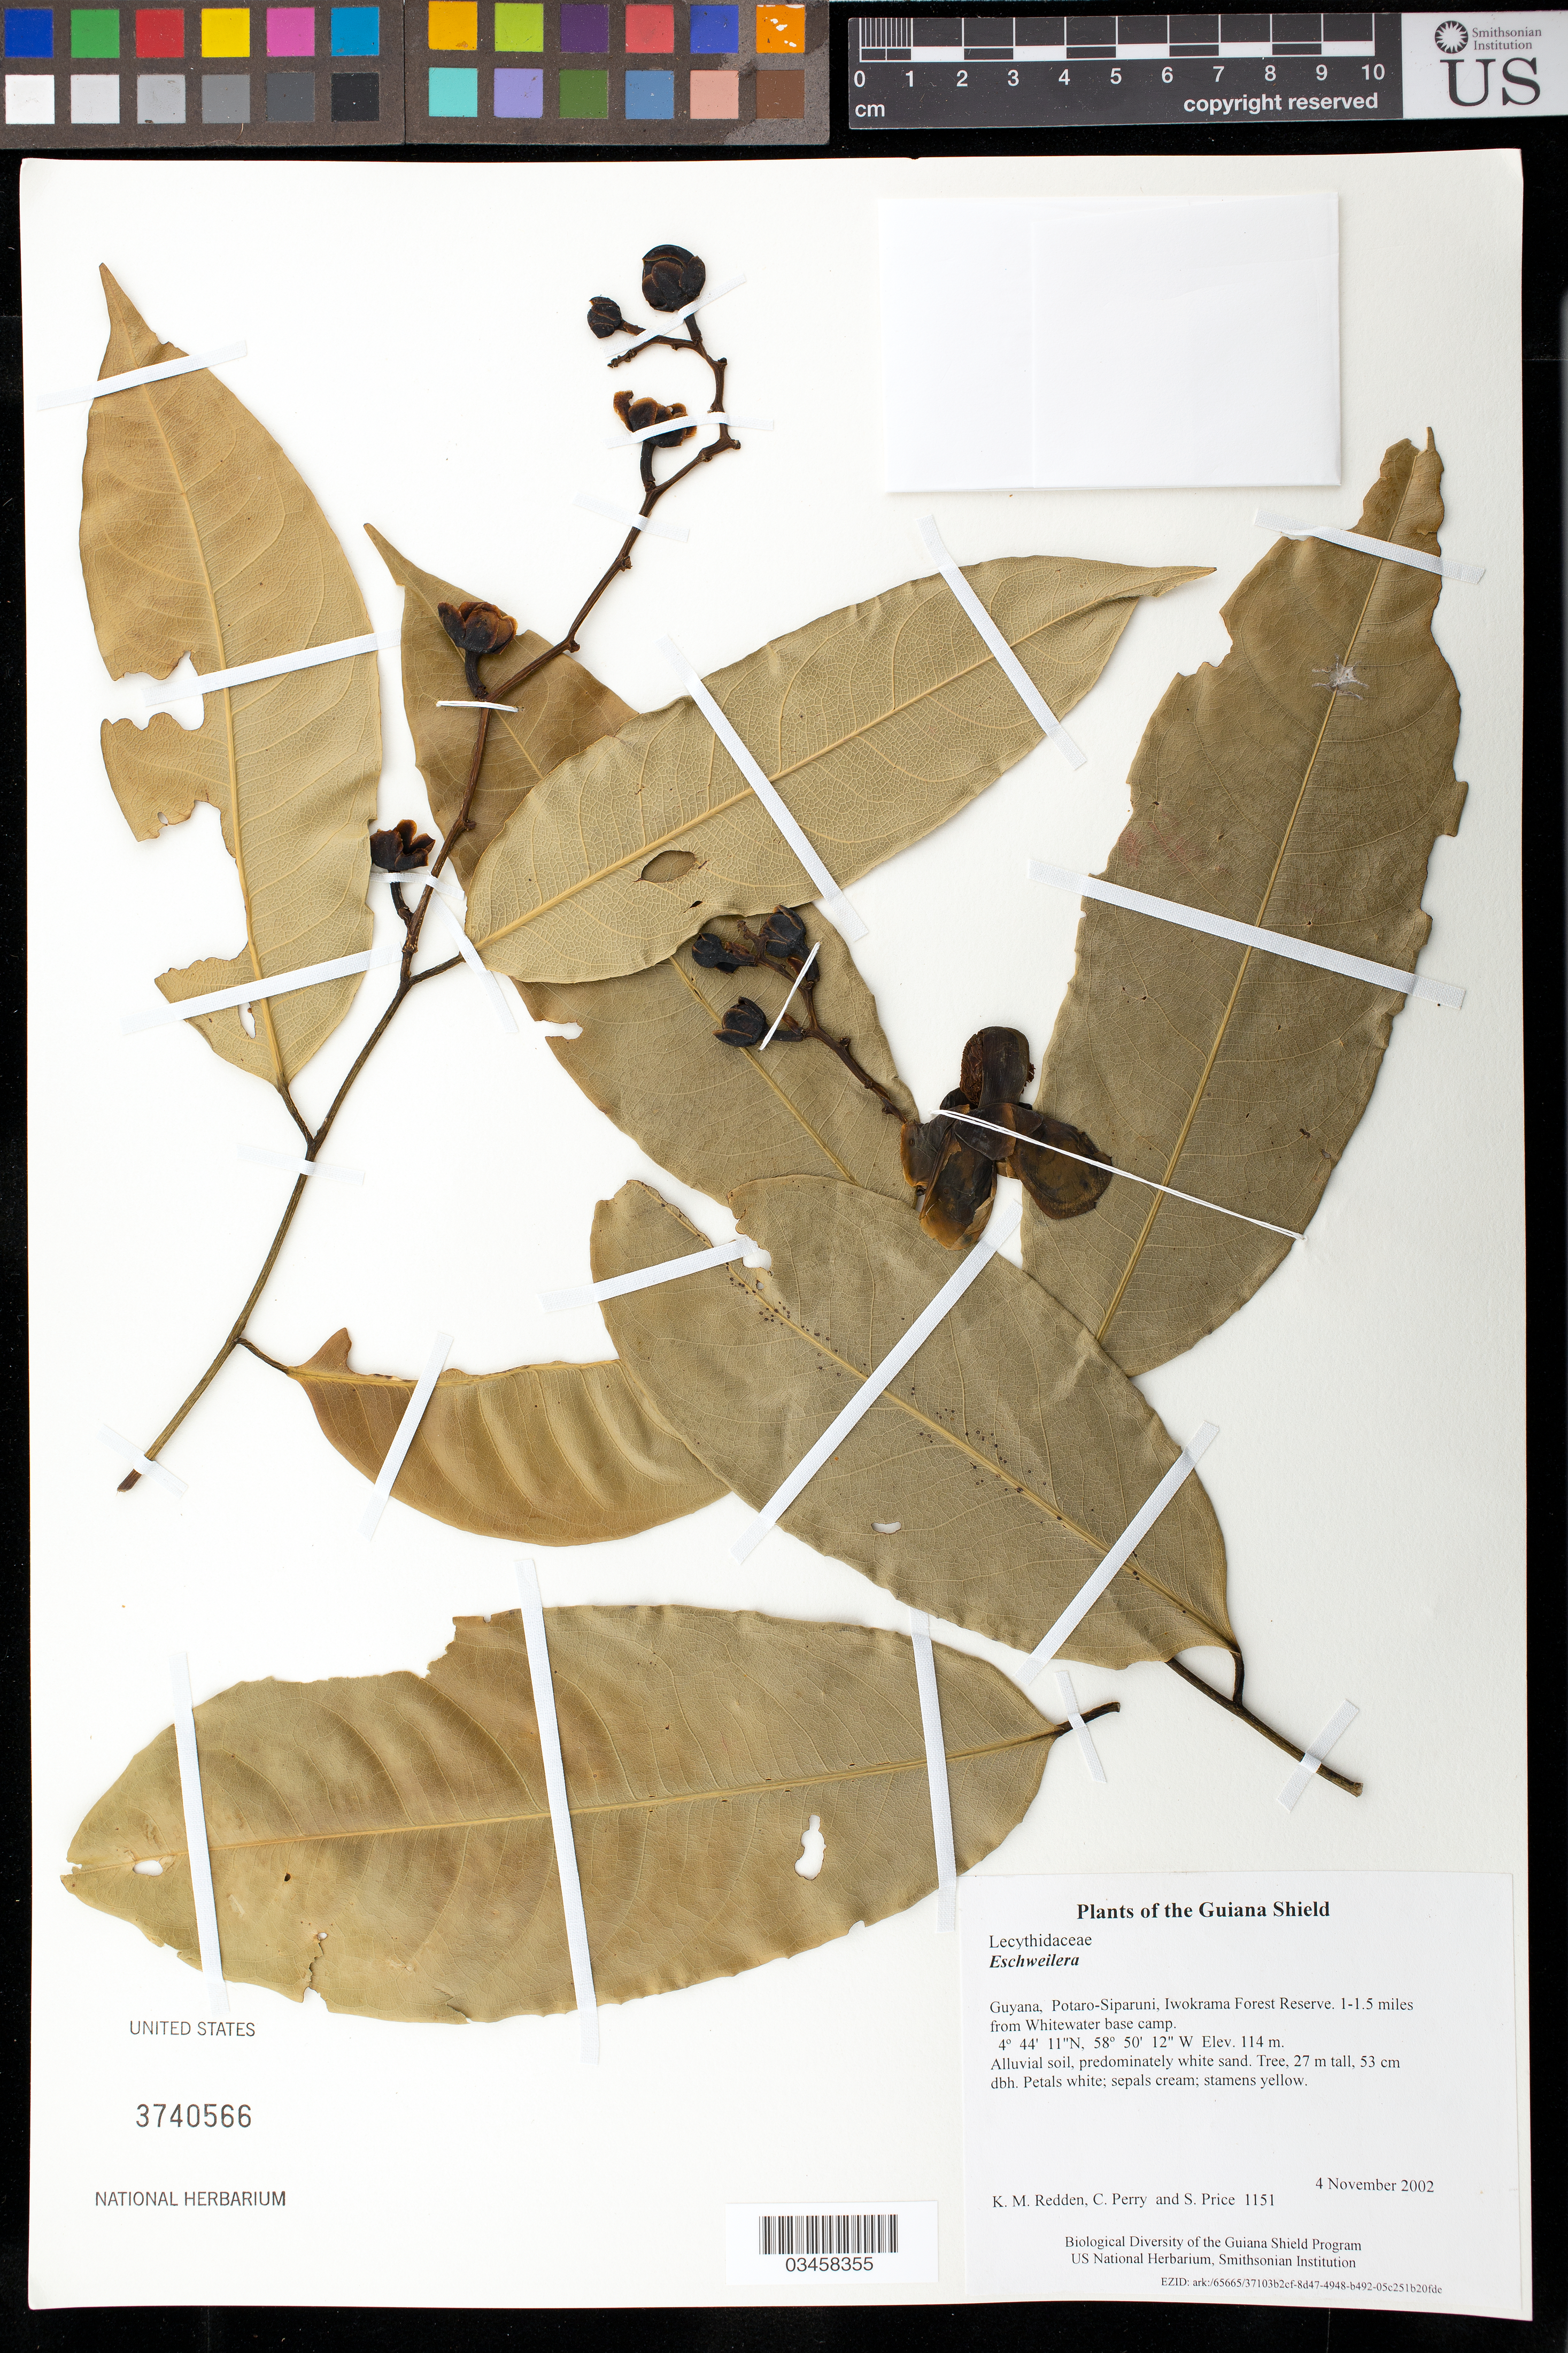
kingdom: Plantae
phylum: Tracheophyta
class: Magnoliopsida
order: Ericales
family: Lecythidaceae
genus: Eschweilera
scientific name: Eschweilera sp.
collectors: K. M. Redden, C. Perry & S. Price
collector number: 1151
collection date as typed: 4 November 2002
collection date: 2002-11-04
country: Guyana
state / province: Potaro-Siparuni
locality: Iwokrama Forest Reserve. 1-1.5 miles from Whitewater base camp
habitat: Alluvial soil, predominately white sand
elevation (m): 114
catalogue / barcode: US 3740566